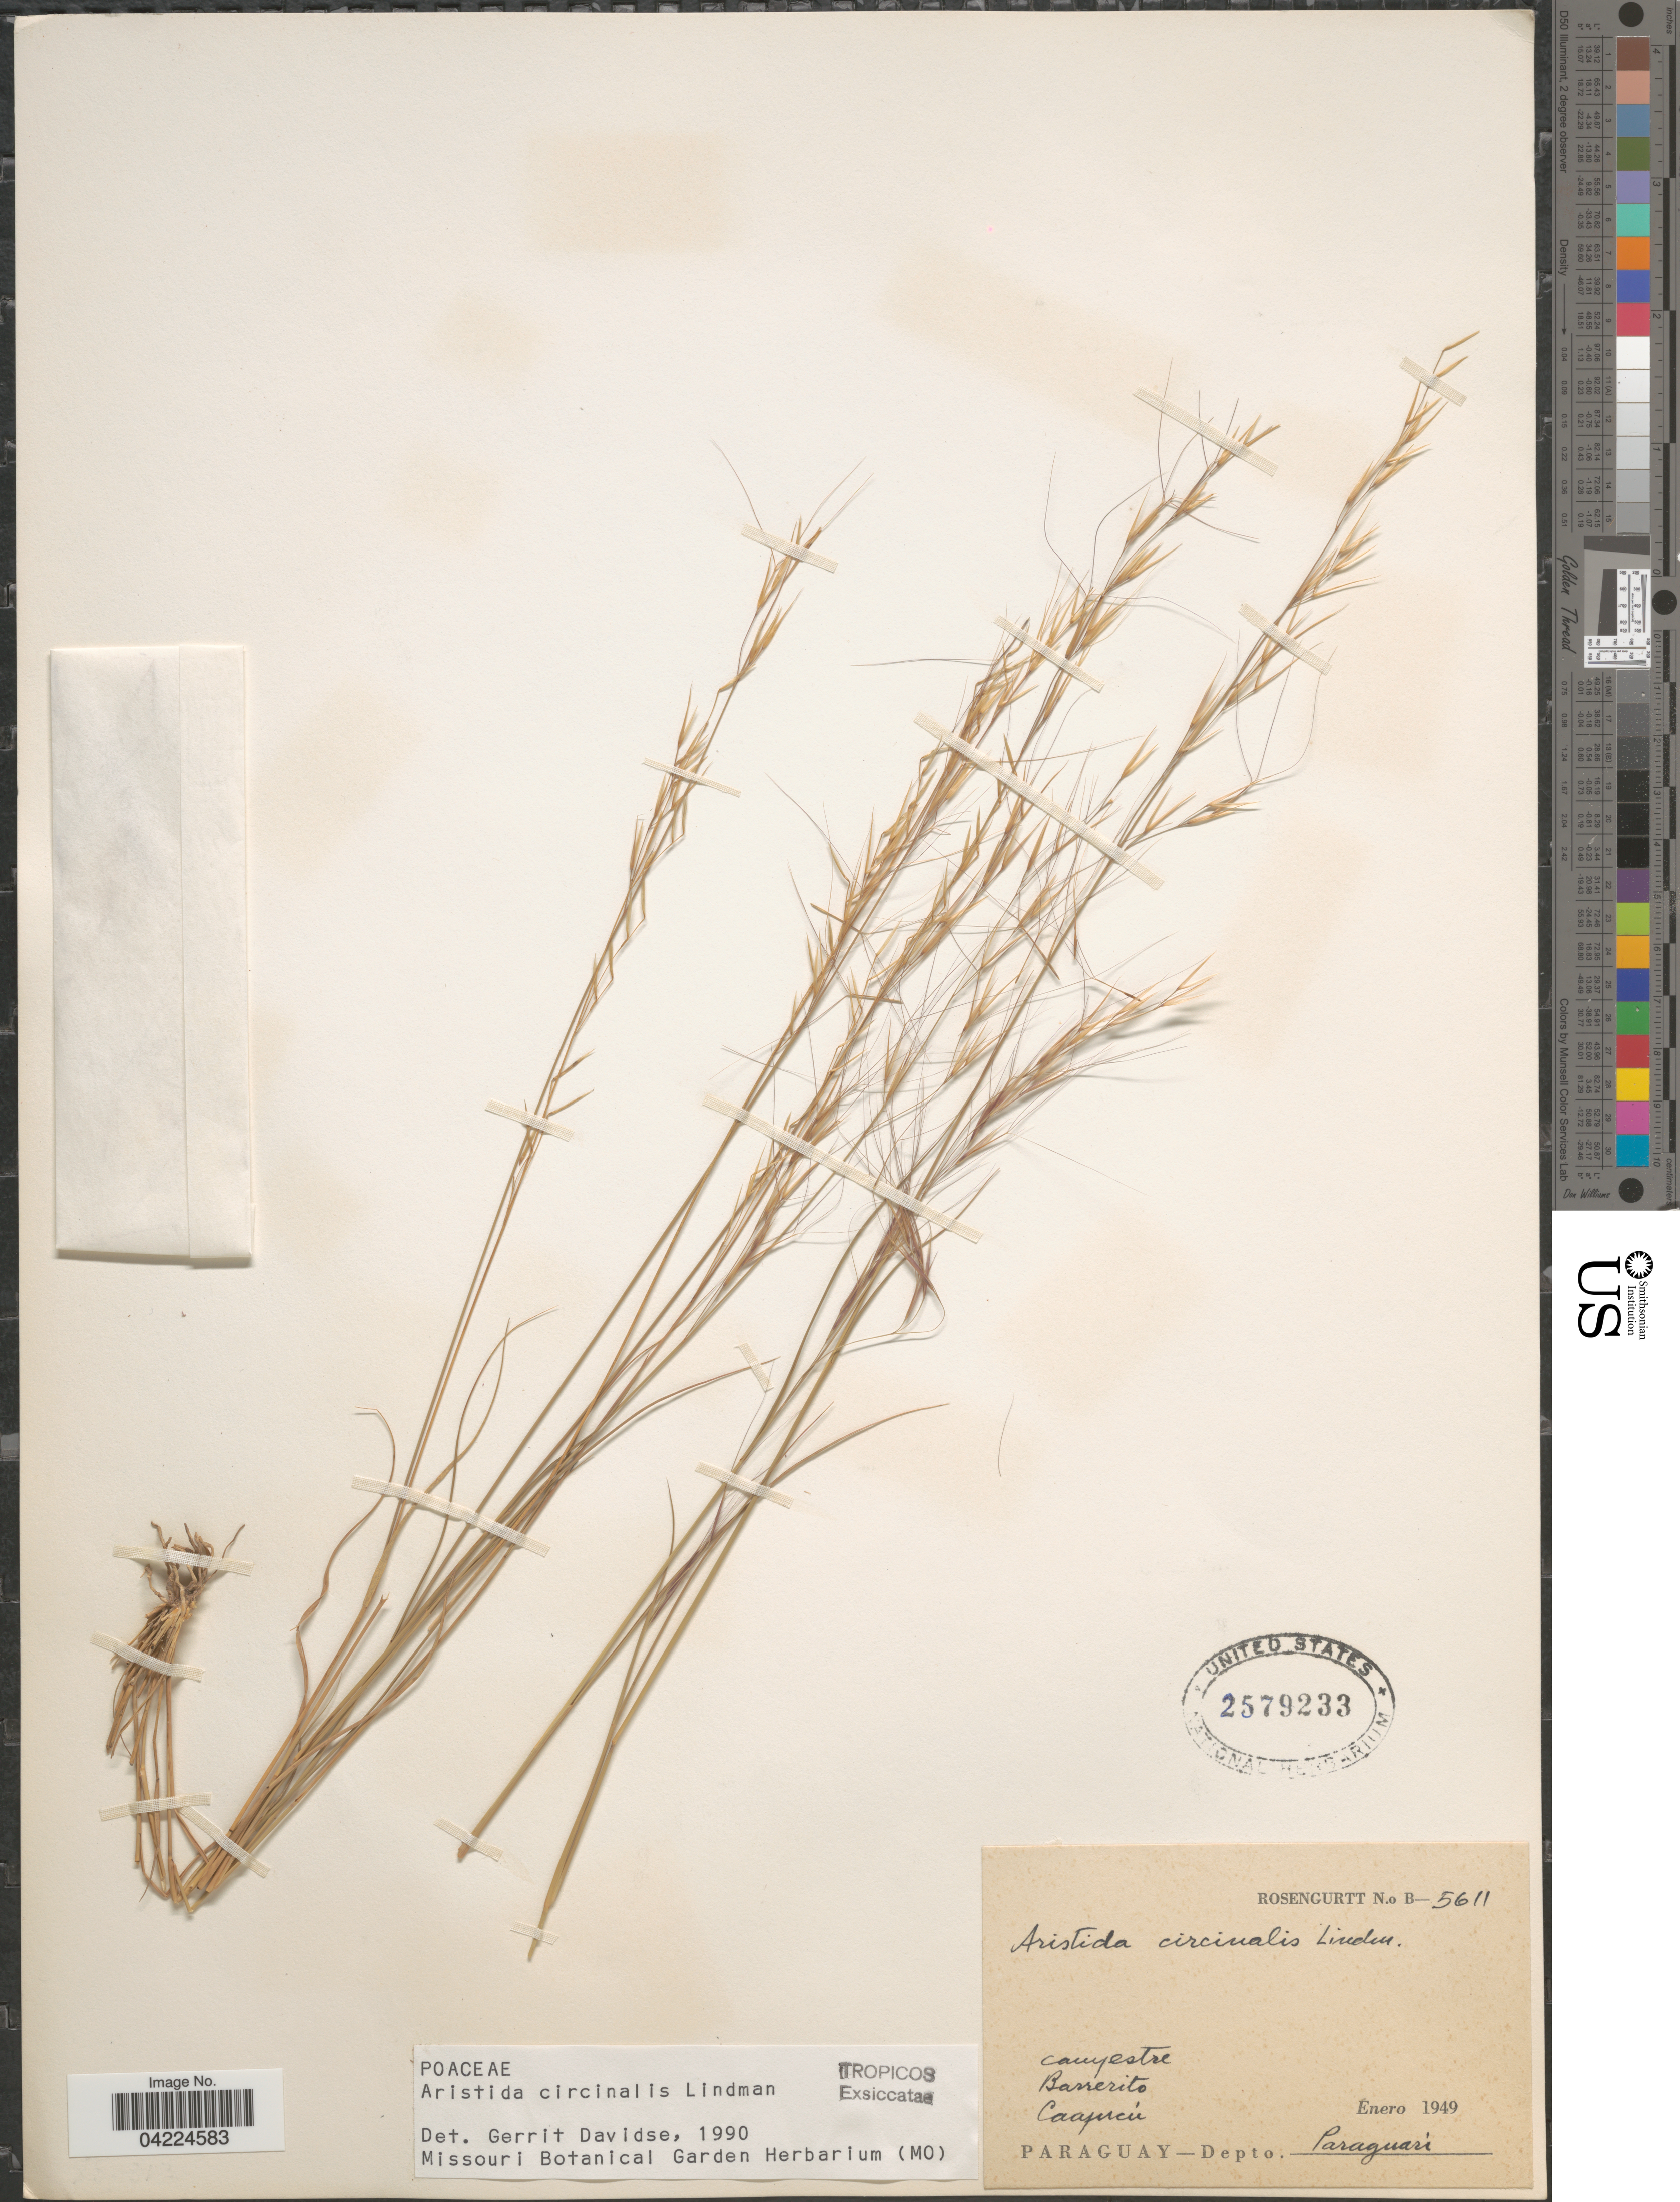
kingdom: Plantae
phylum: Tracheophyta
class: Liliopsida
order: Poales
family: Poaceae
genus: Aristida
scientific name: Aristida circinalis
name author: Lindm.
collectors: Rosengurtt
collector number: B-5611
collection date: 1949-01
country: Paraguay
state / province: Paraguari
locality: Campestre. Barrerito. Caapucú. Depto. Paraguari.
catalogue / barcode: US 2579233